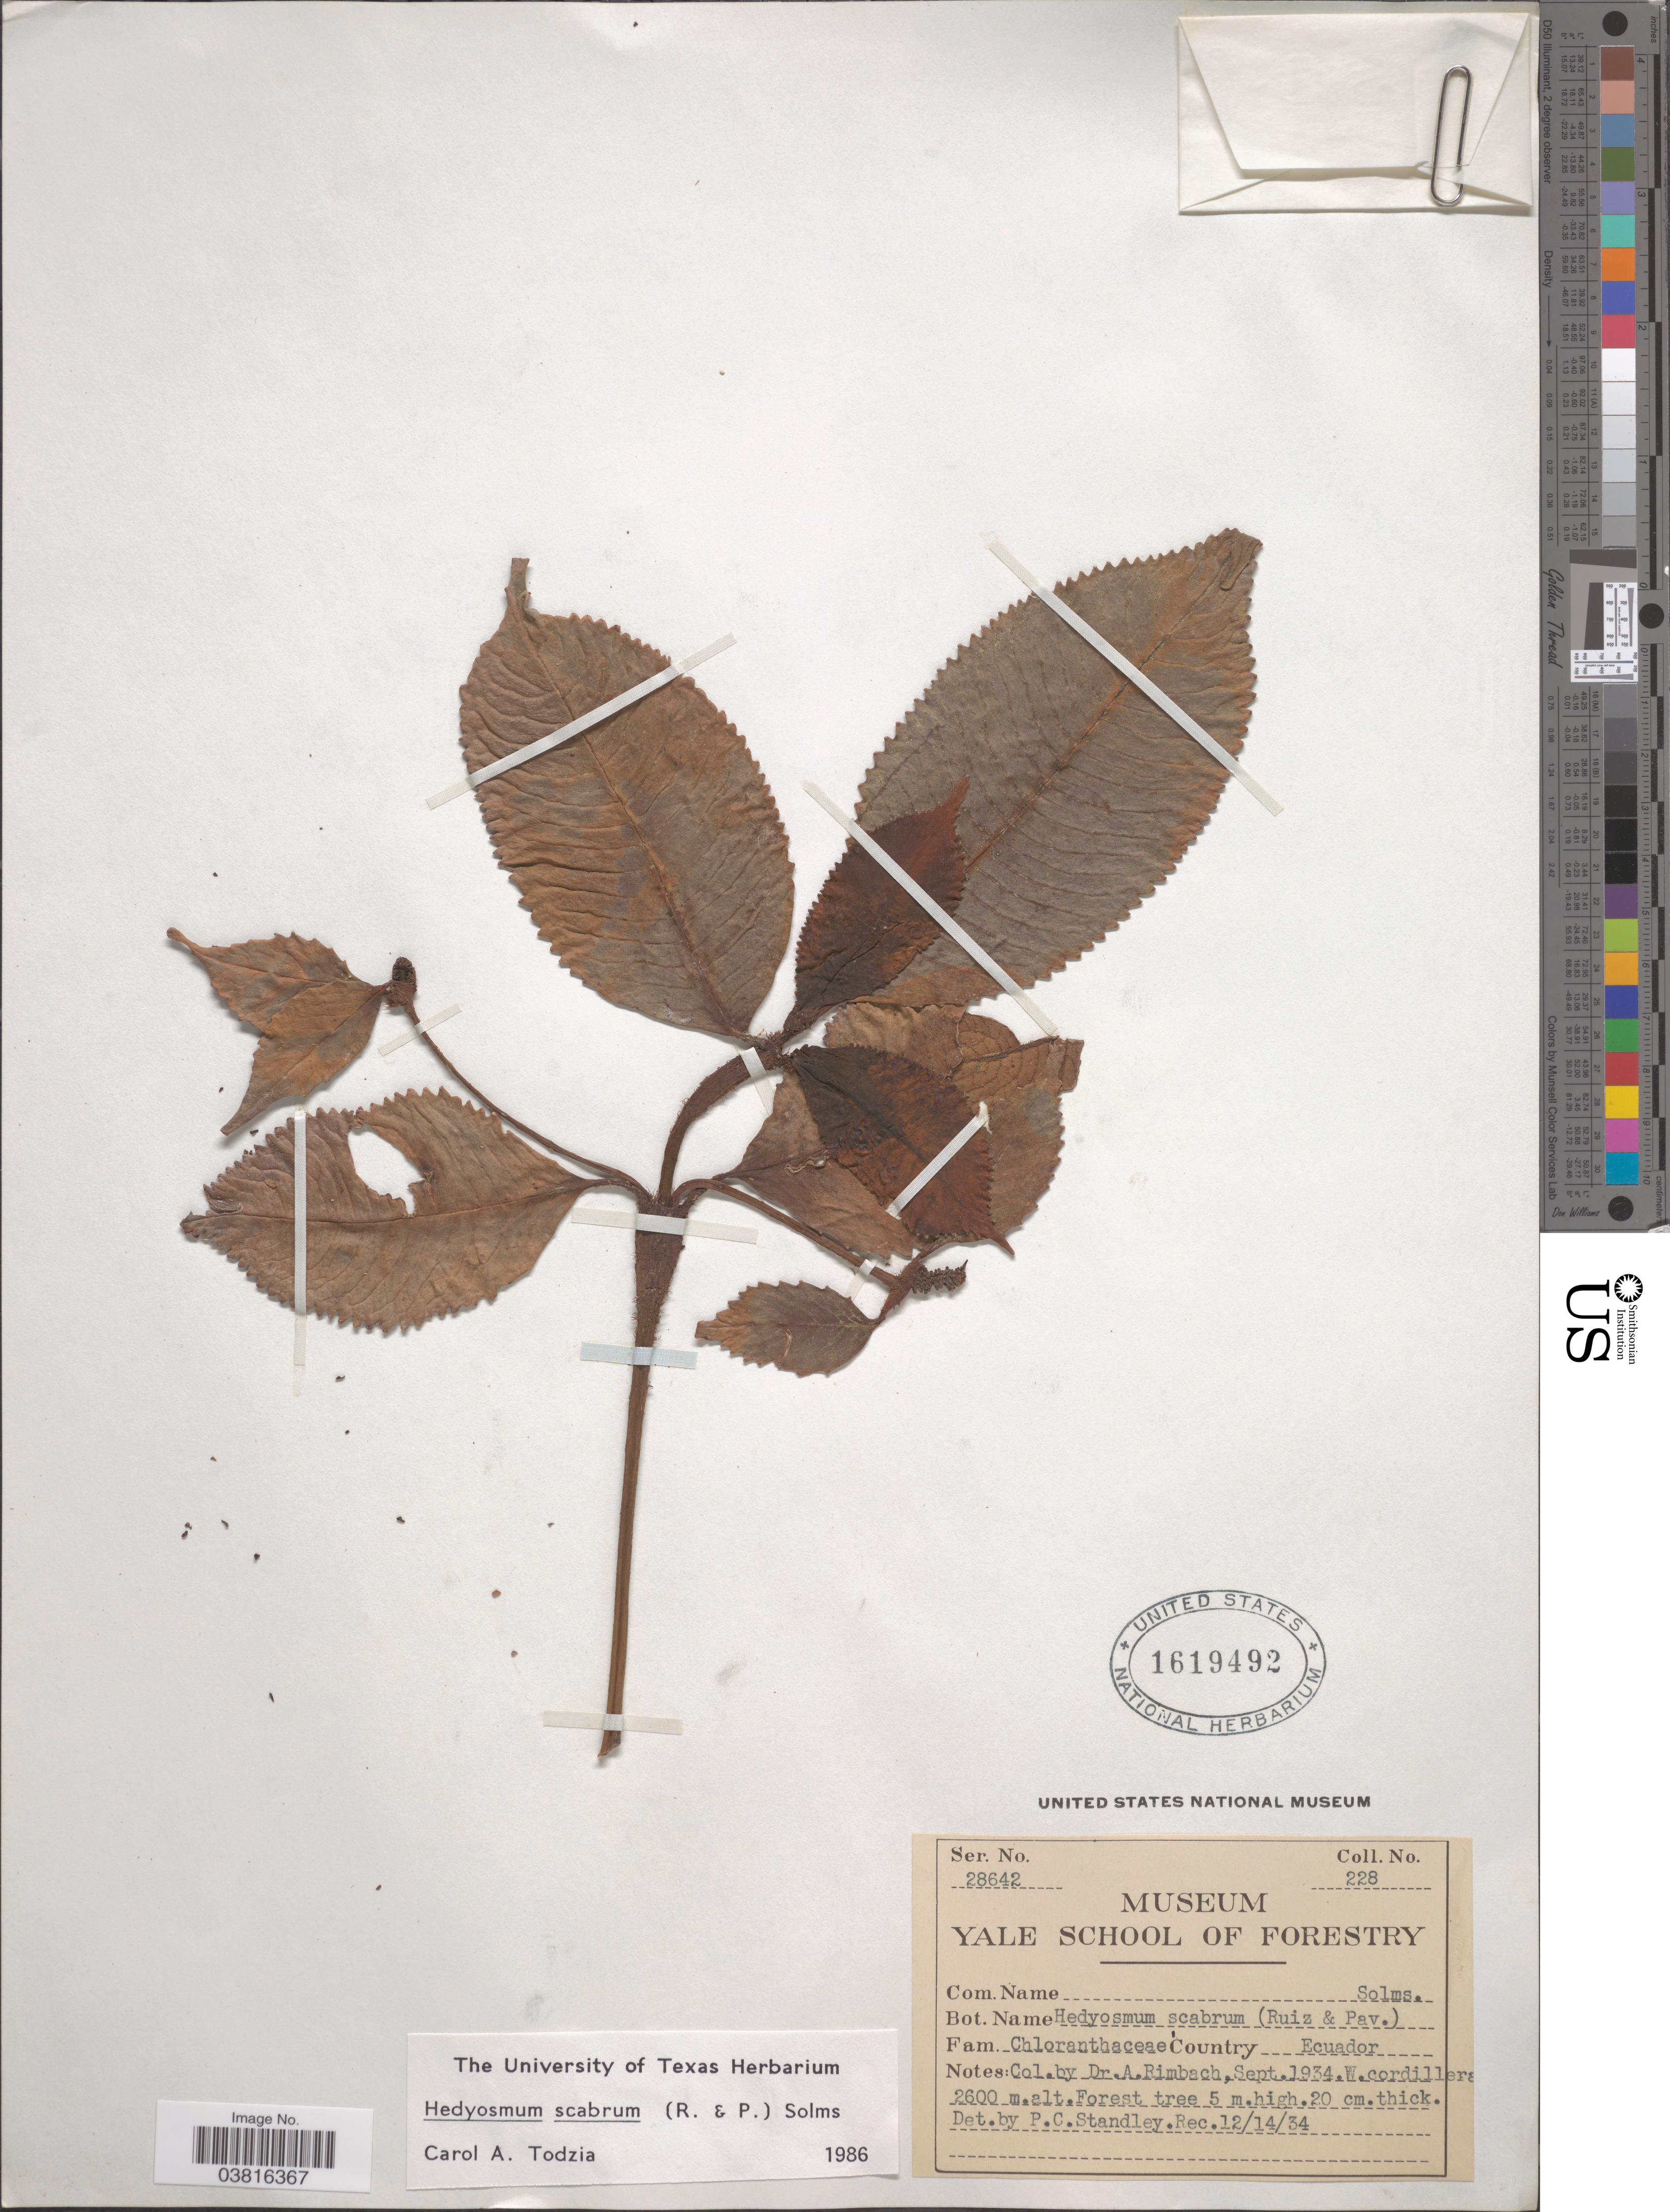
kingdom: Plantae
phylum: Tracheophyta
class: Magnoliopsida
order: Chloranthales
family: Chloranthaceae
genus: Hedyosmum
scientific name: Hedyosmum scabrum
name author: Solms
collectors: A. Rimbach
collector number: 228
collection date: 1934-09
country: Ecuador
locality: W. cordillera.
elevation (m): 2600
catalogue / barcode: US 1619492